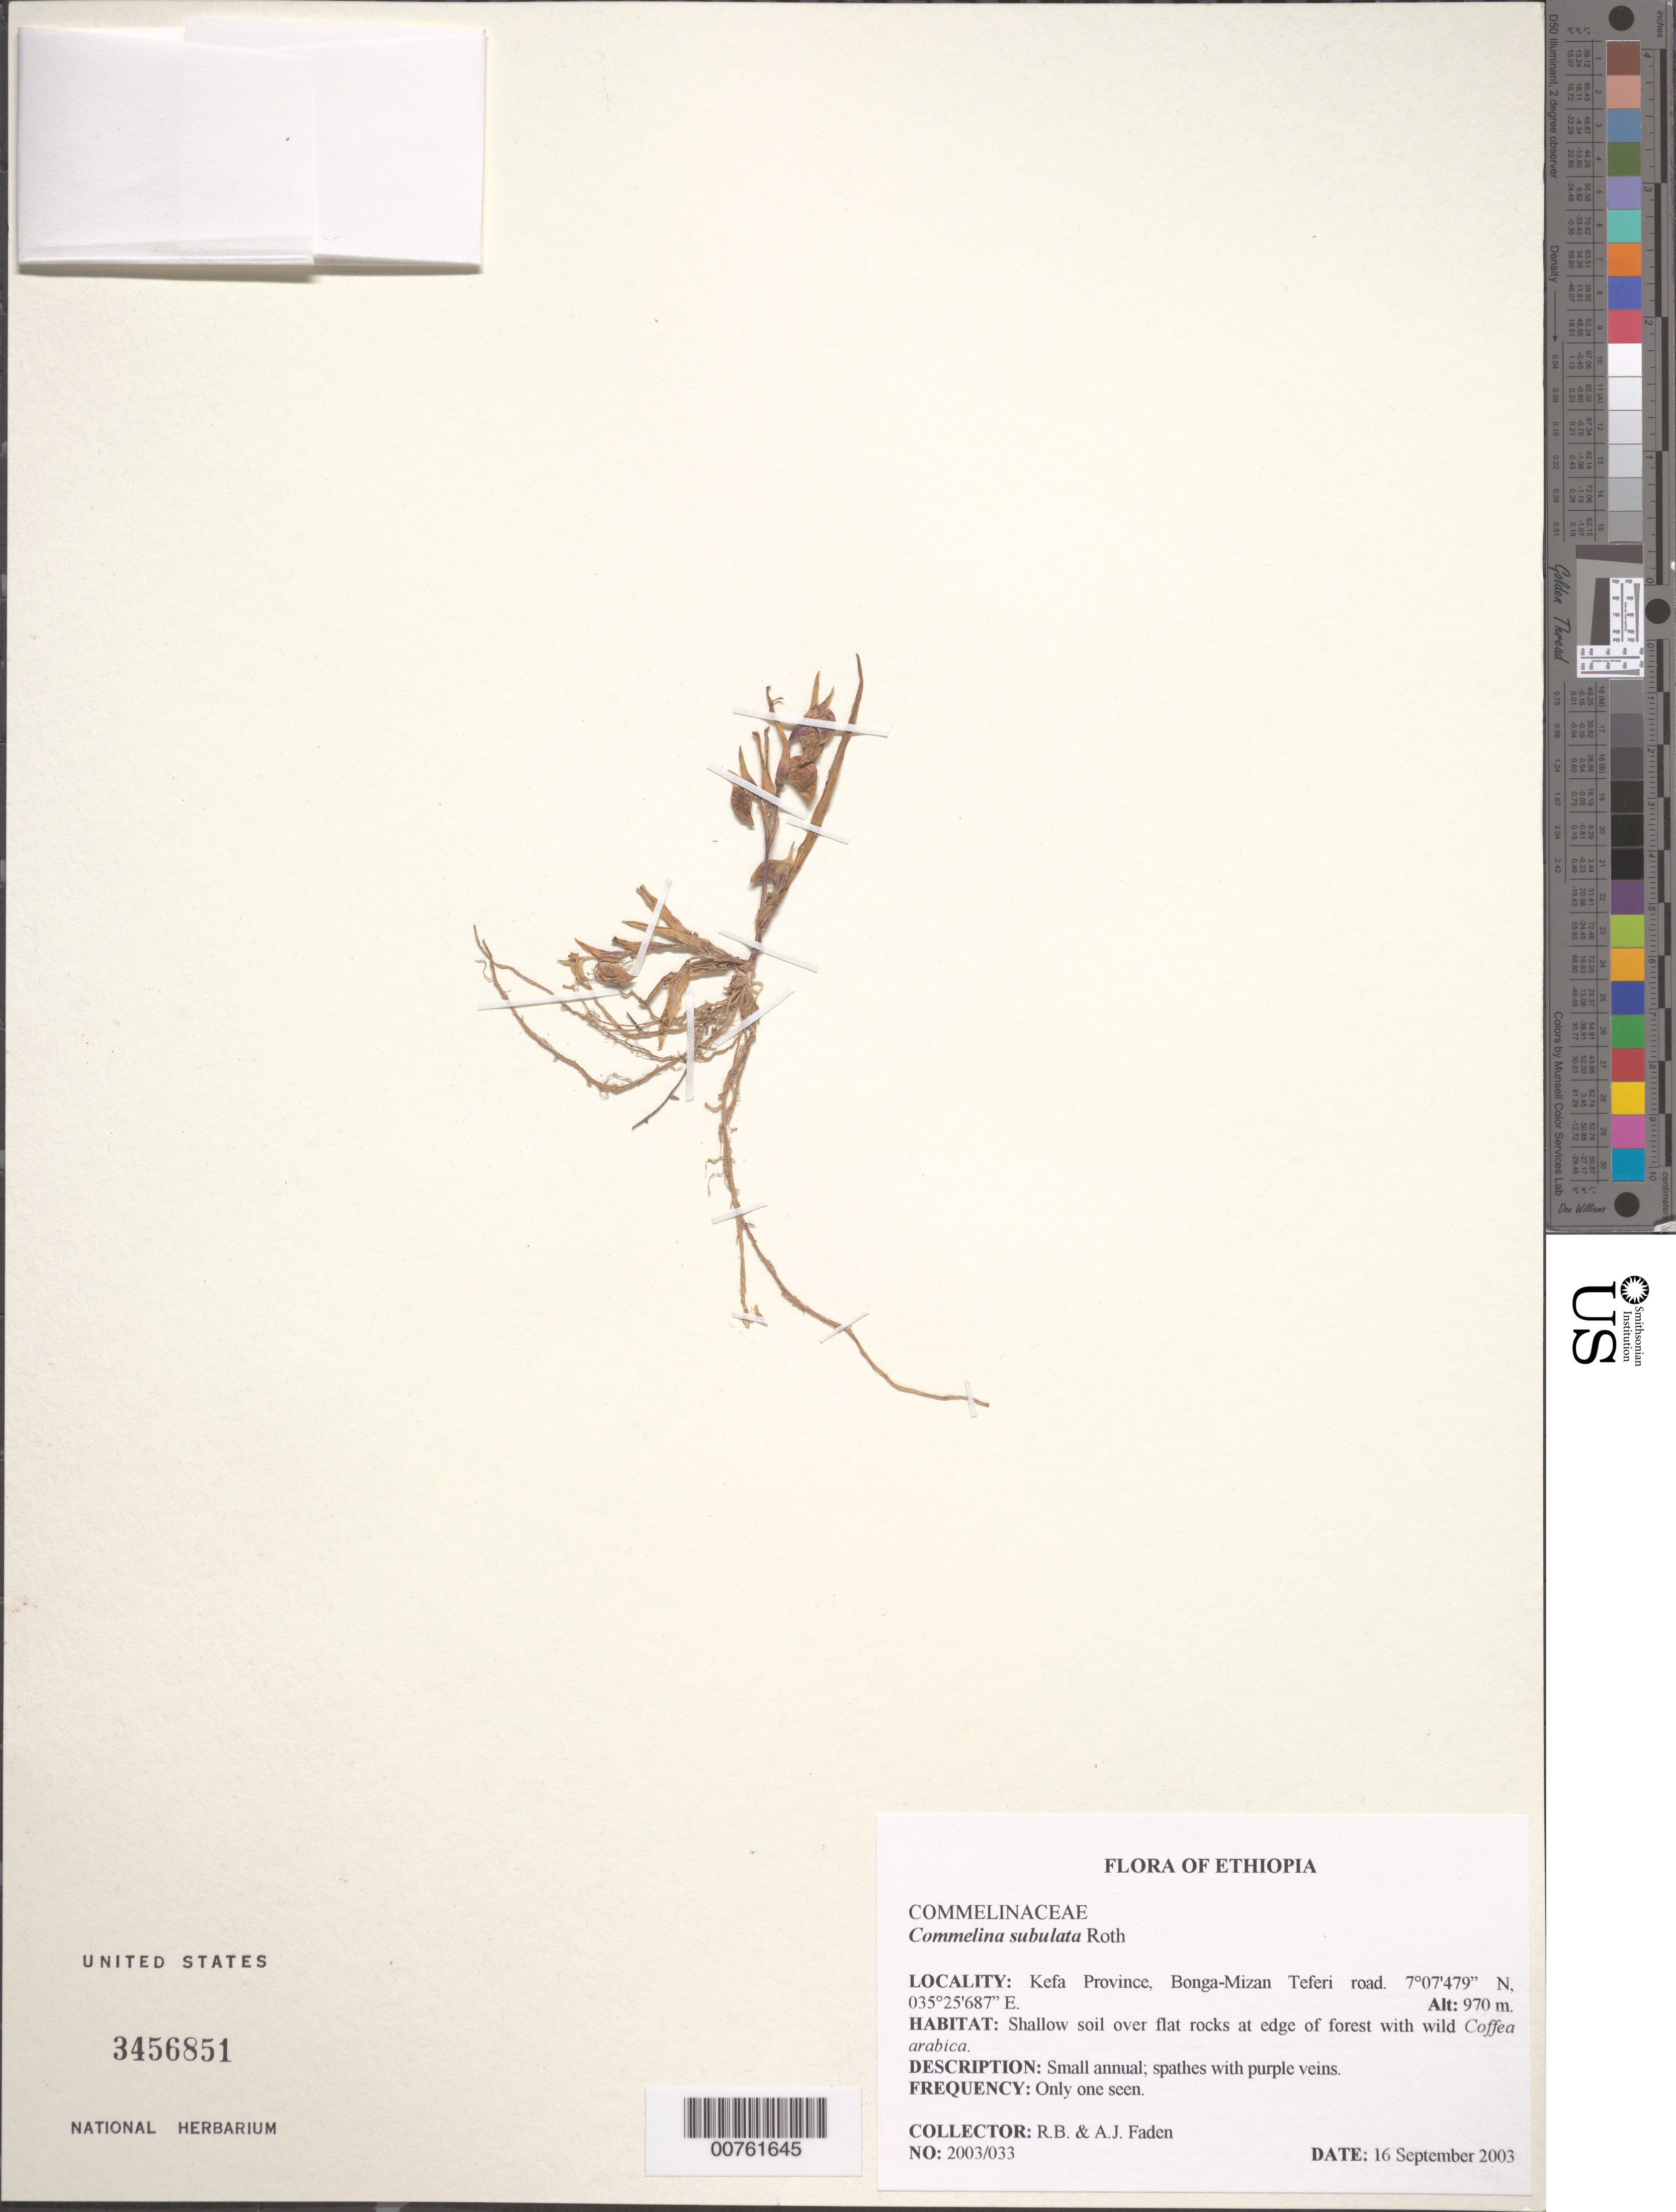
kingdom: Plantae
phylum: Tracheophyta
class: Liliopsida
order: Commelinales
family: Commelinaceae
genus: Commelina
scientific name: Commelina subulata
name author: Roth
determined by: Faden, Robert B., (US), Smithsonian Institution - National Museum of Natural History (UNITED STATES)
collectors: R. B. Faden & A. J. Faden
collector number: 2003/033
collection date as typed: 16 Sep 2003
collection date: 2003-09-16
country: Ethiopia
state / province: South West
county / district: Keffa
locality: Ponga-Mizan Teferi road.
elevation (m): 970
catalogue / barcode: US 3456851